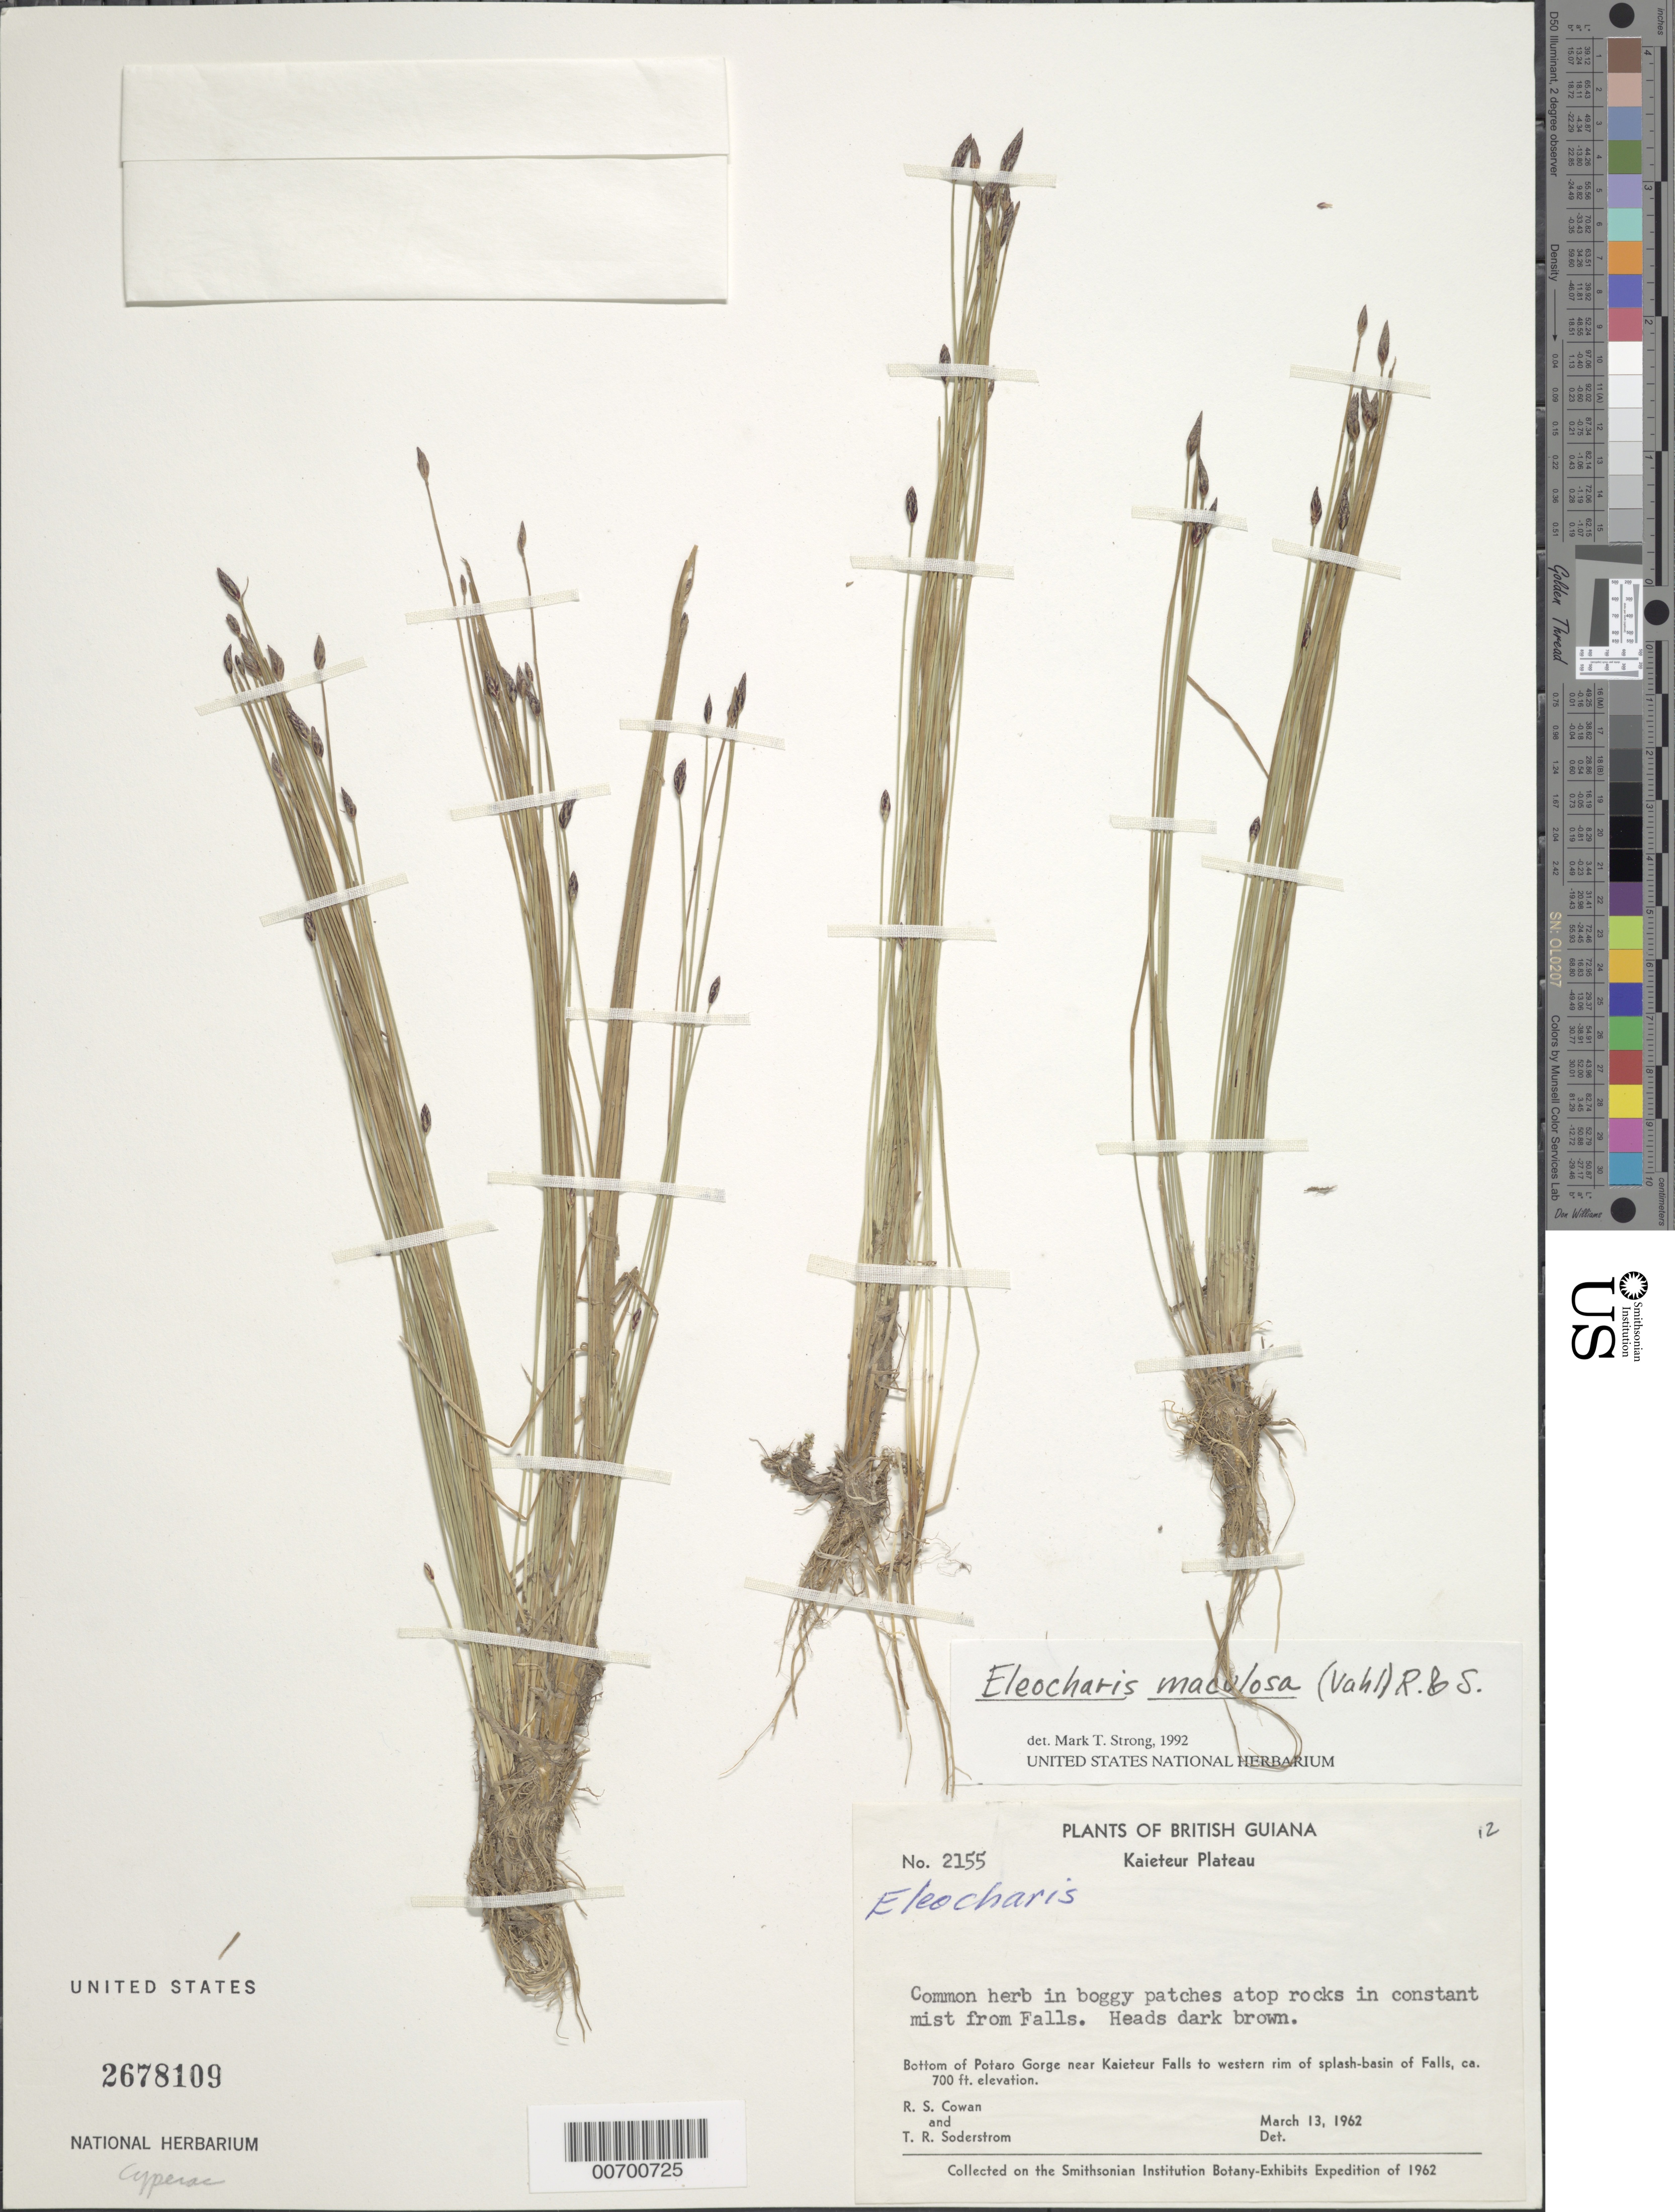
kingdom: Plantae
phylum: Tracheophyta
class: Liliopsida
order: Poales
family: Cyperaceae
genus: Eleocharis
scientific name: Eleocharis maculosa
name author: (Vahl) Roem. & Schult.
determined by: Strong, M. T., (US), Smithsonian Institution - National Museum of Natural History (UNITED STATES)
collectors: R. S. Cowan & T. R. Soderstrom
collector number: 2155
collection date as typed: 13-Mar-62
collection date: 1962-03-13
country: Guyana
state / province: Potaro-Siparuni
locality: Kaieteur Plateau, Potaro Gorge, near Kaieteur Falls to western rim of splash-basin of falls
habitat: Boggy patches atop rock in constant mist from falls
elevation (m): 427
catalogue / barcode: US 2678109